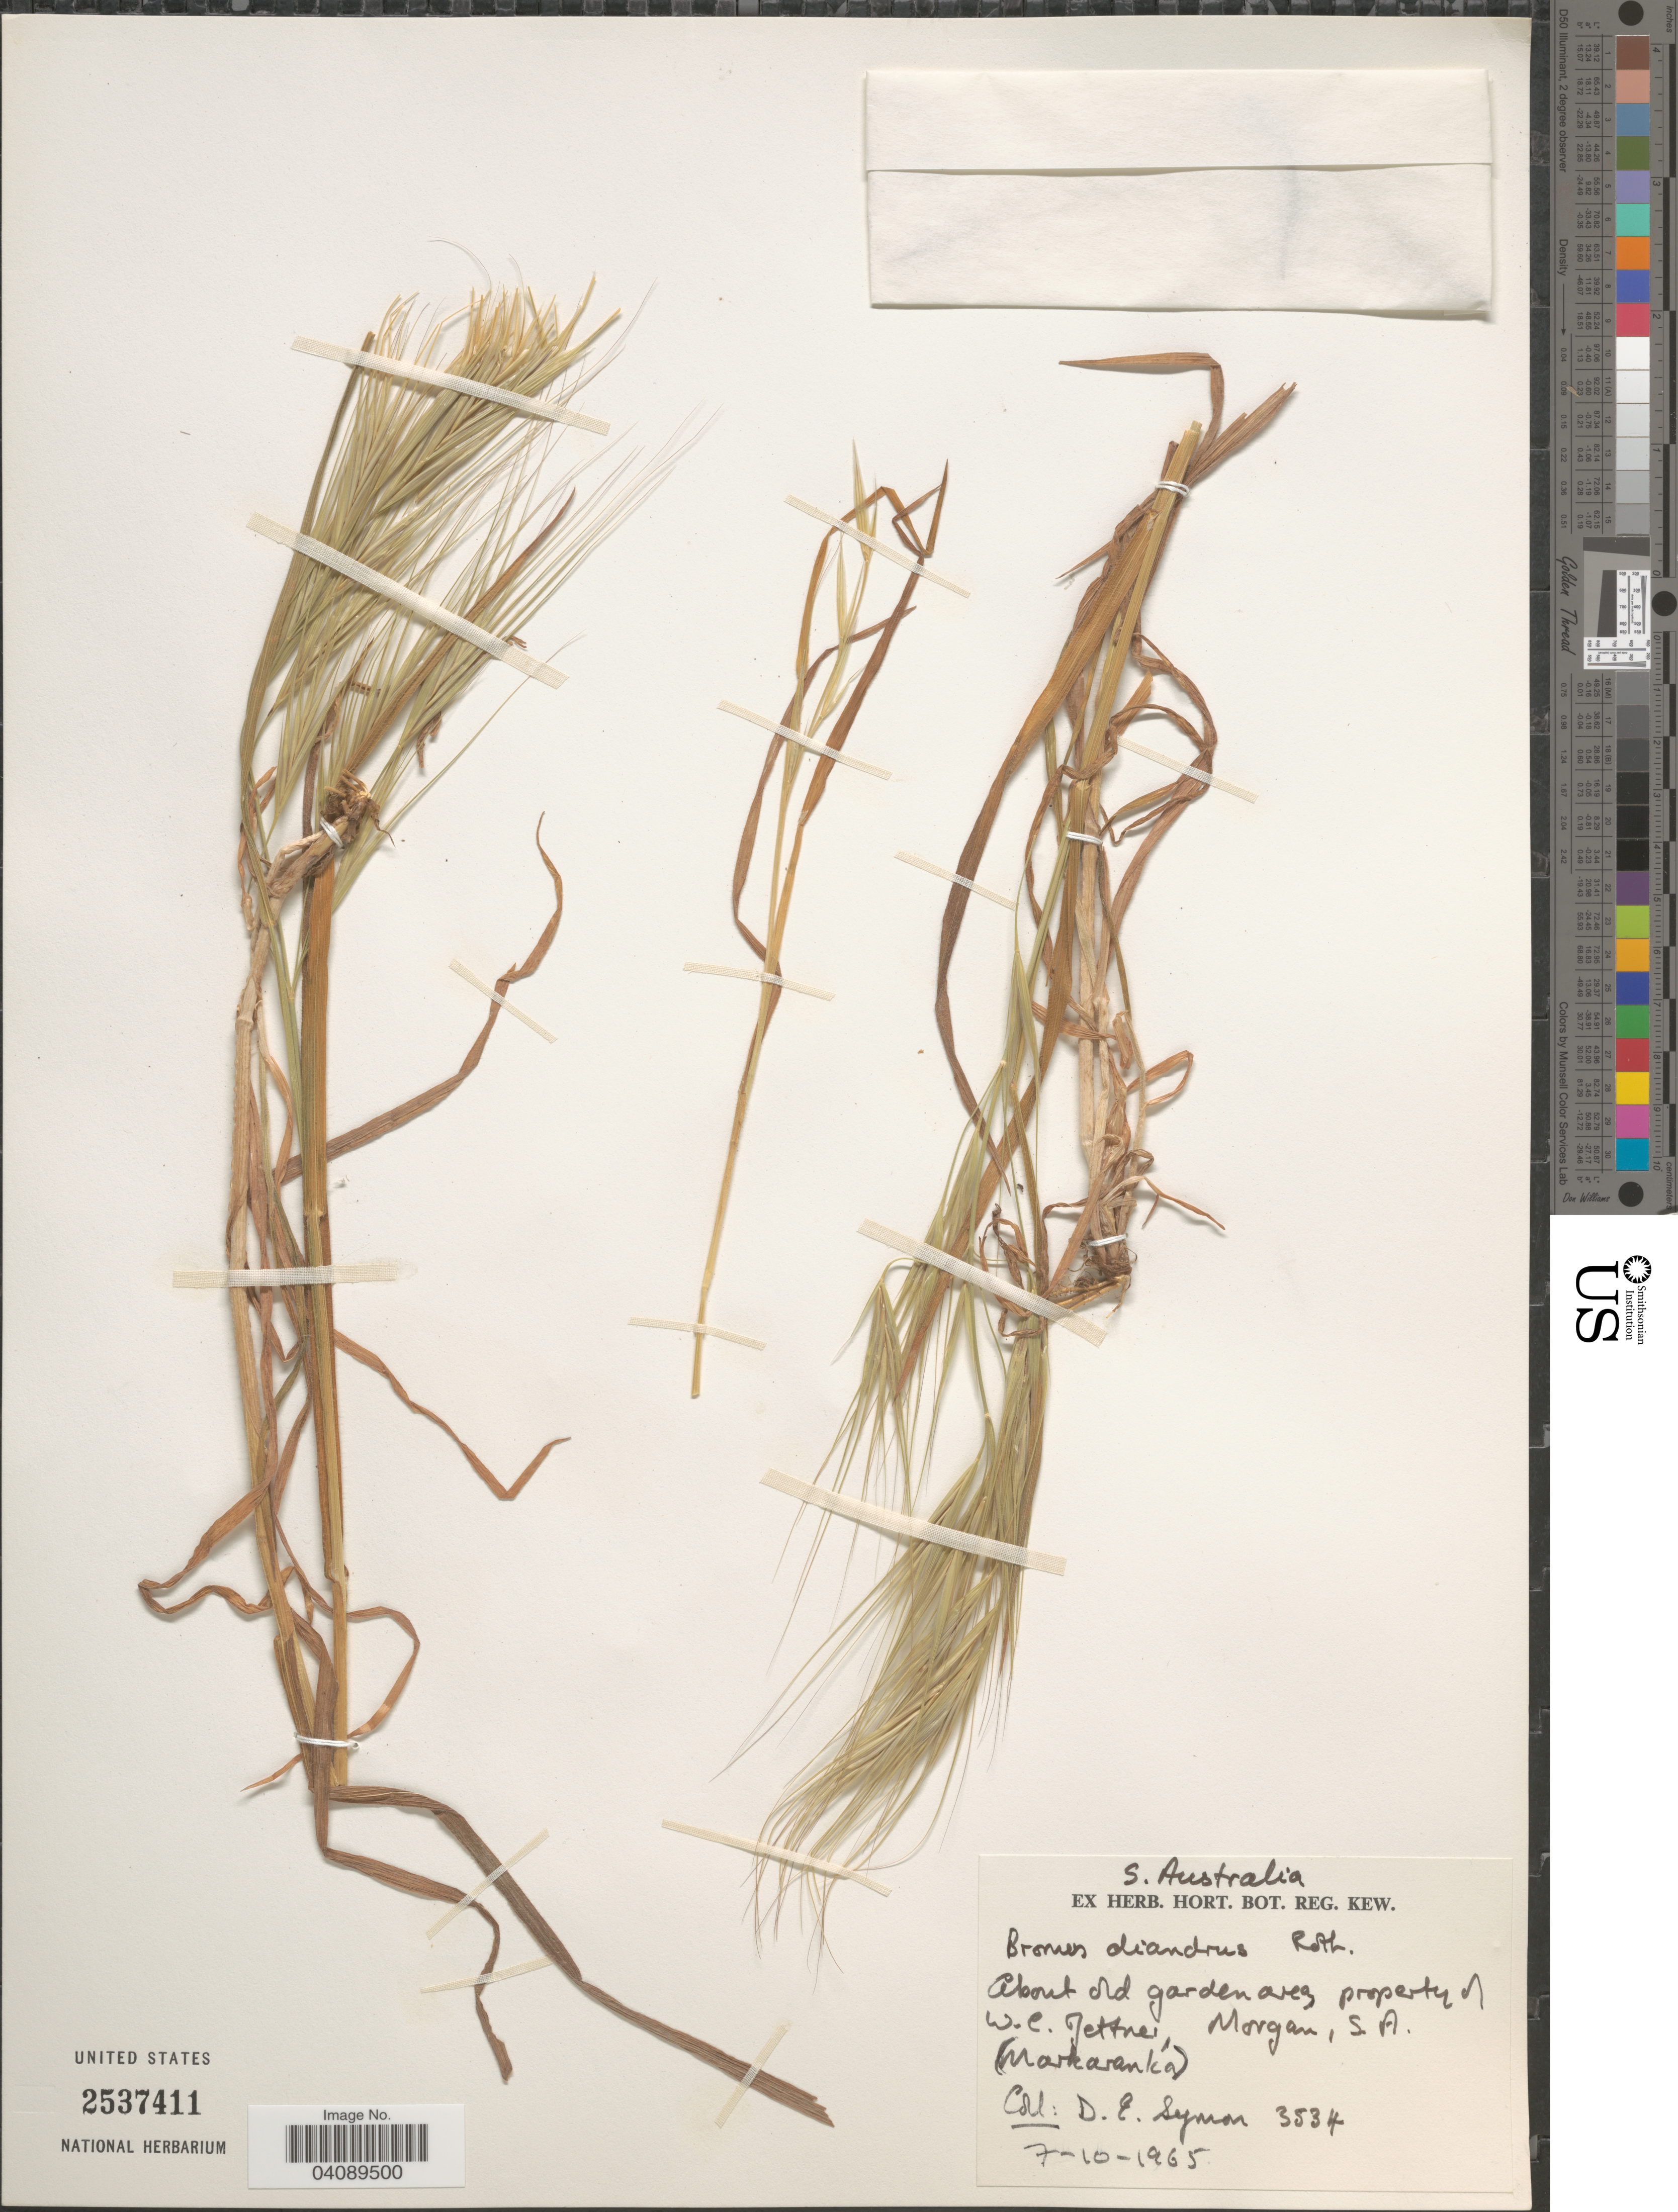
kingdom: Plantae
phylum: Tracheophyta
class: Liliopsida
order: Poales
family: Poaceae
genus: Bromus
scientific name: Bromus diandrus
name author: Roth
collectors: D. Symon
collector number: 3534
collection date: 1965-10-07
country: Australia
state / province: South Australia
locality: About old garden area, property of W.C. Jettne [interpreted], Morgan, S.A. (Markaranka).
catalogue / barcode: US 2537411